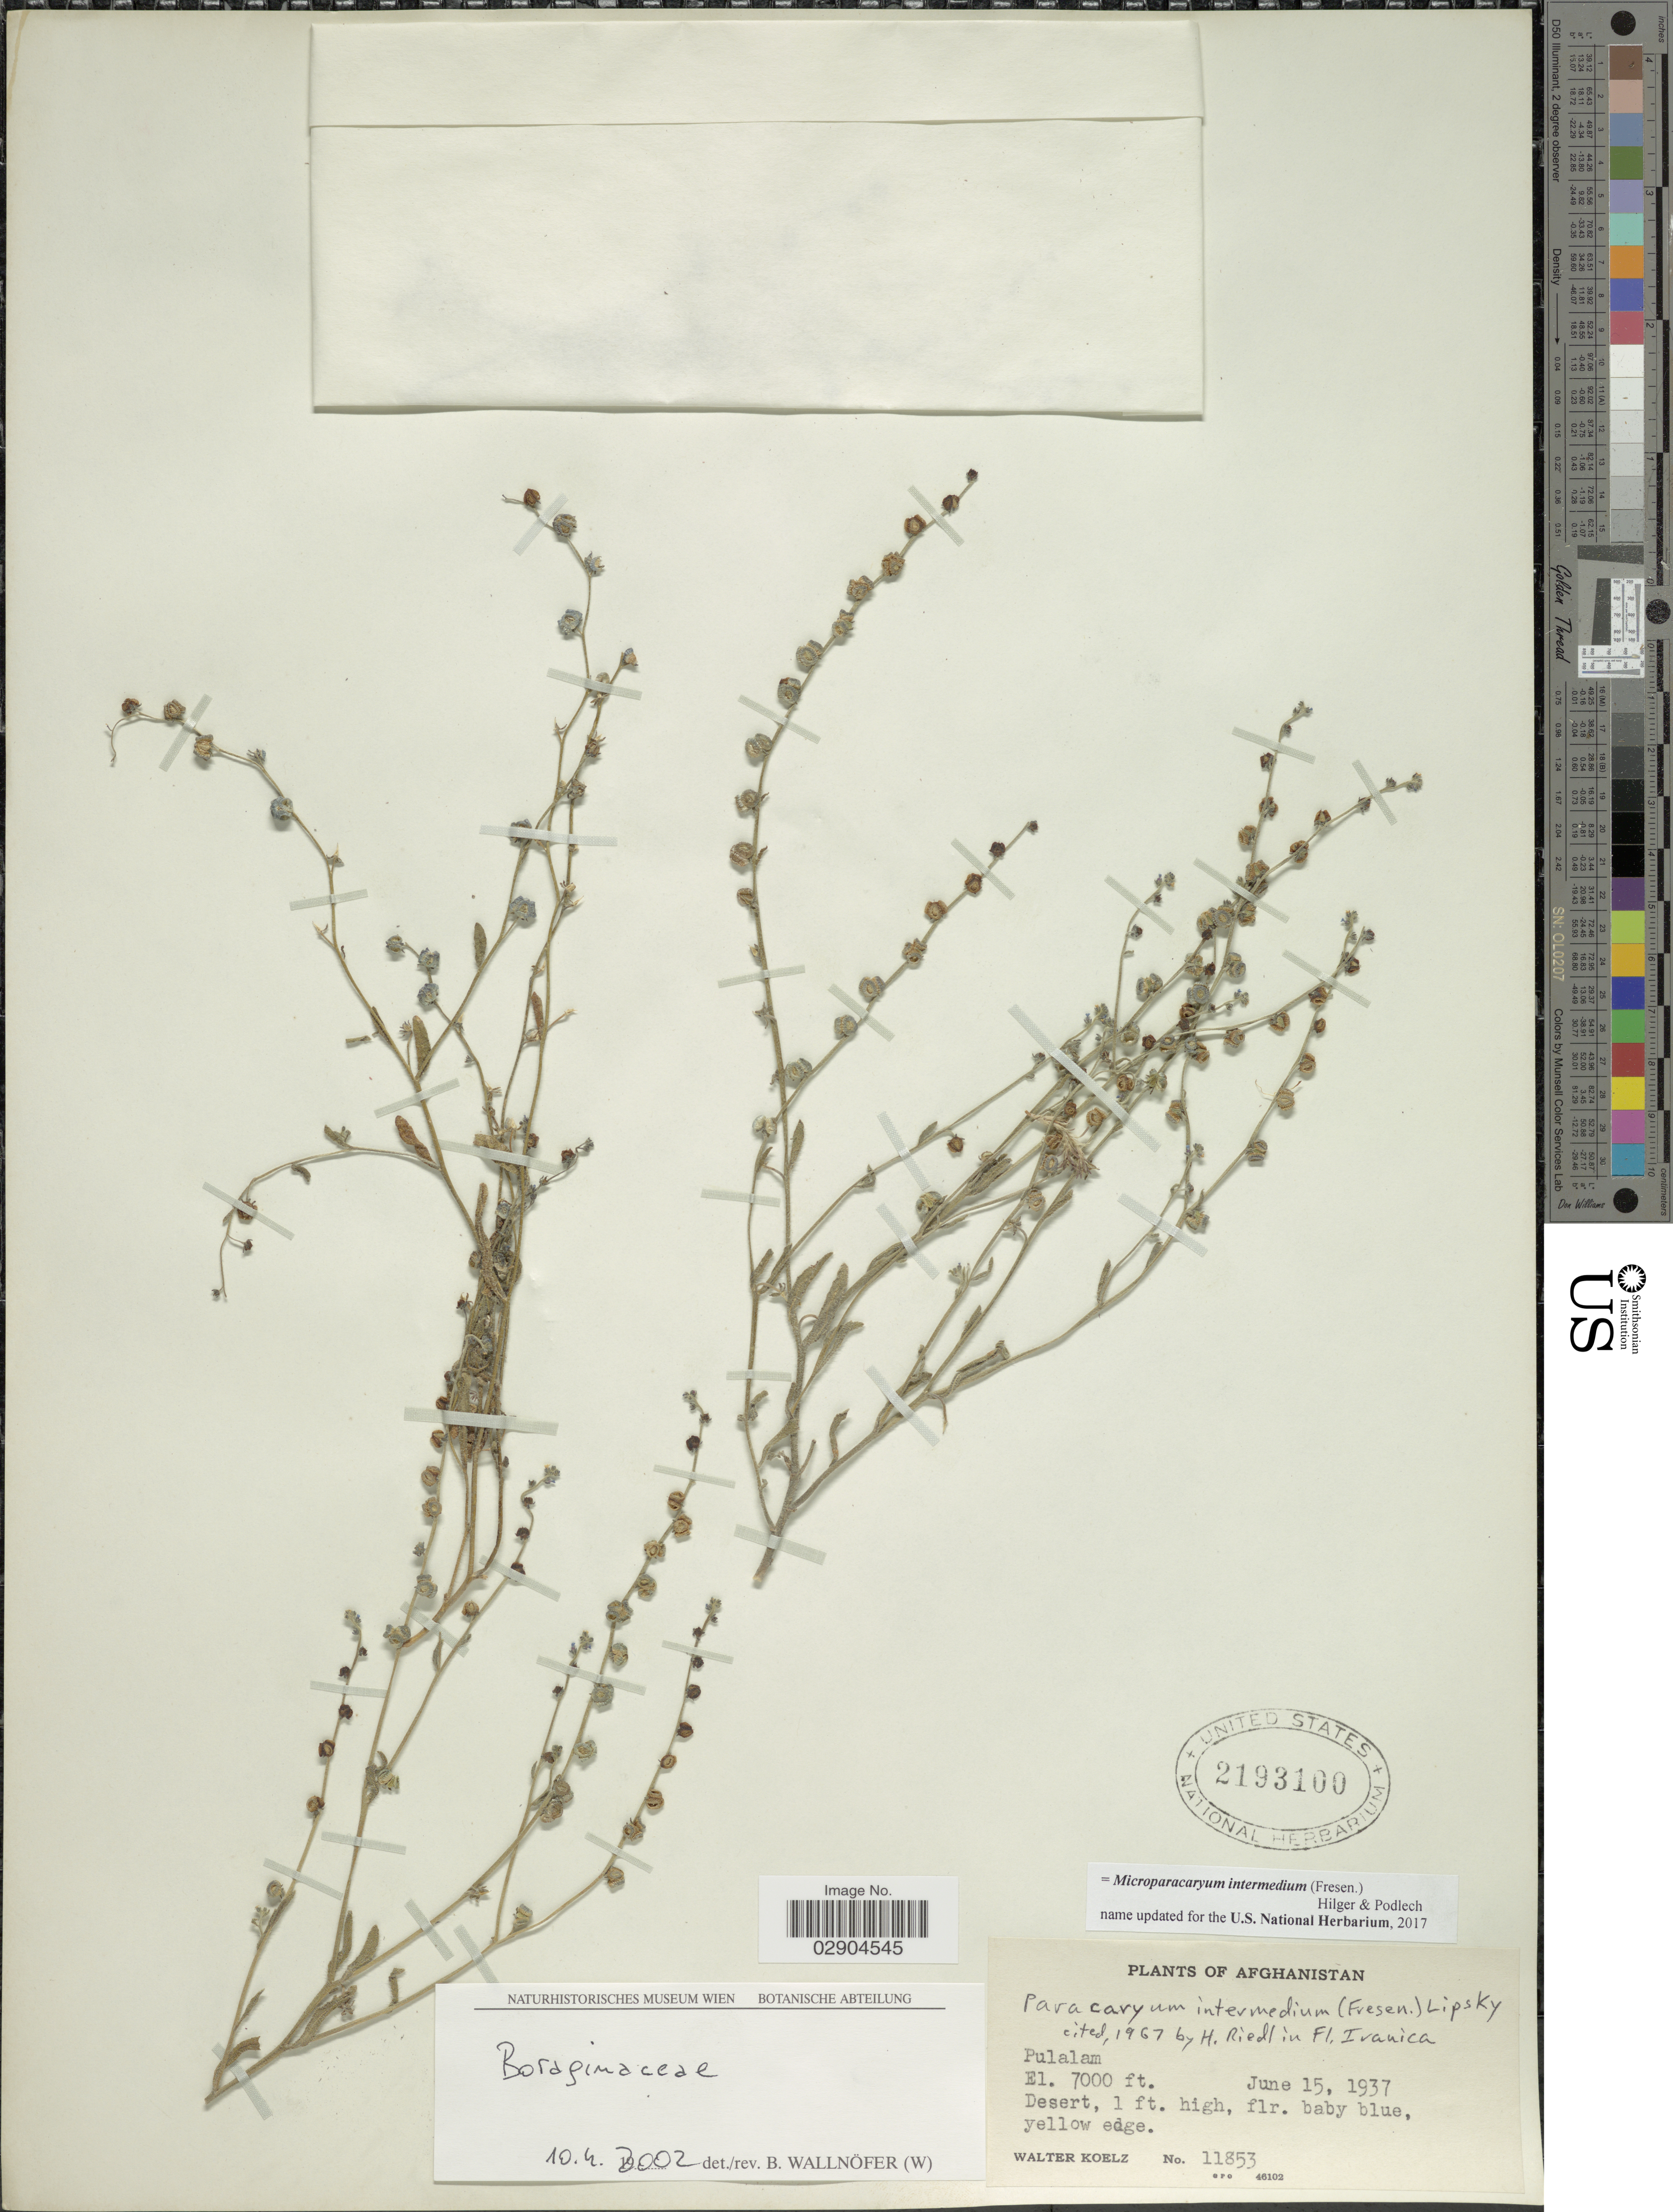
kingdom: Plantae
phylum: Tracheophyta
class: Magnoliopsida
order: Boraginales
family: Boraginaceae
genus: Microparacaryum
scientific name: Microparacaryum intermedium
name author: (Fresen.) Hilger & Podlech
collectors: W. N. Koelz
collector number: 11853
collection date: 1937-06-15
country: Afghanistan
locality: Pulalam.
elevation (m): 2134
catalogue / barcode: US 2193100